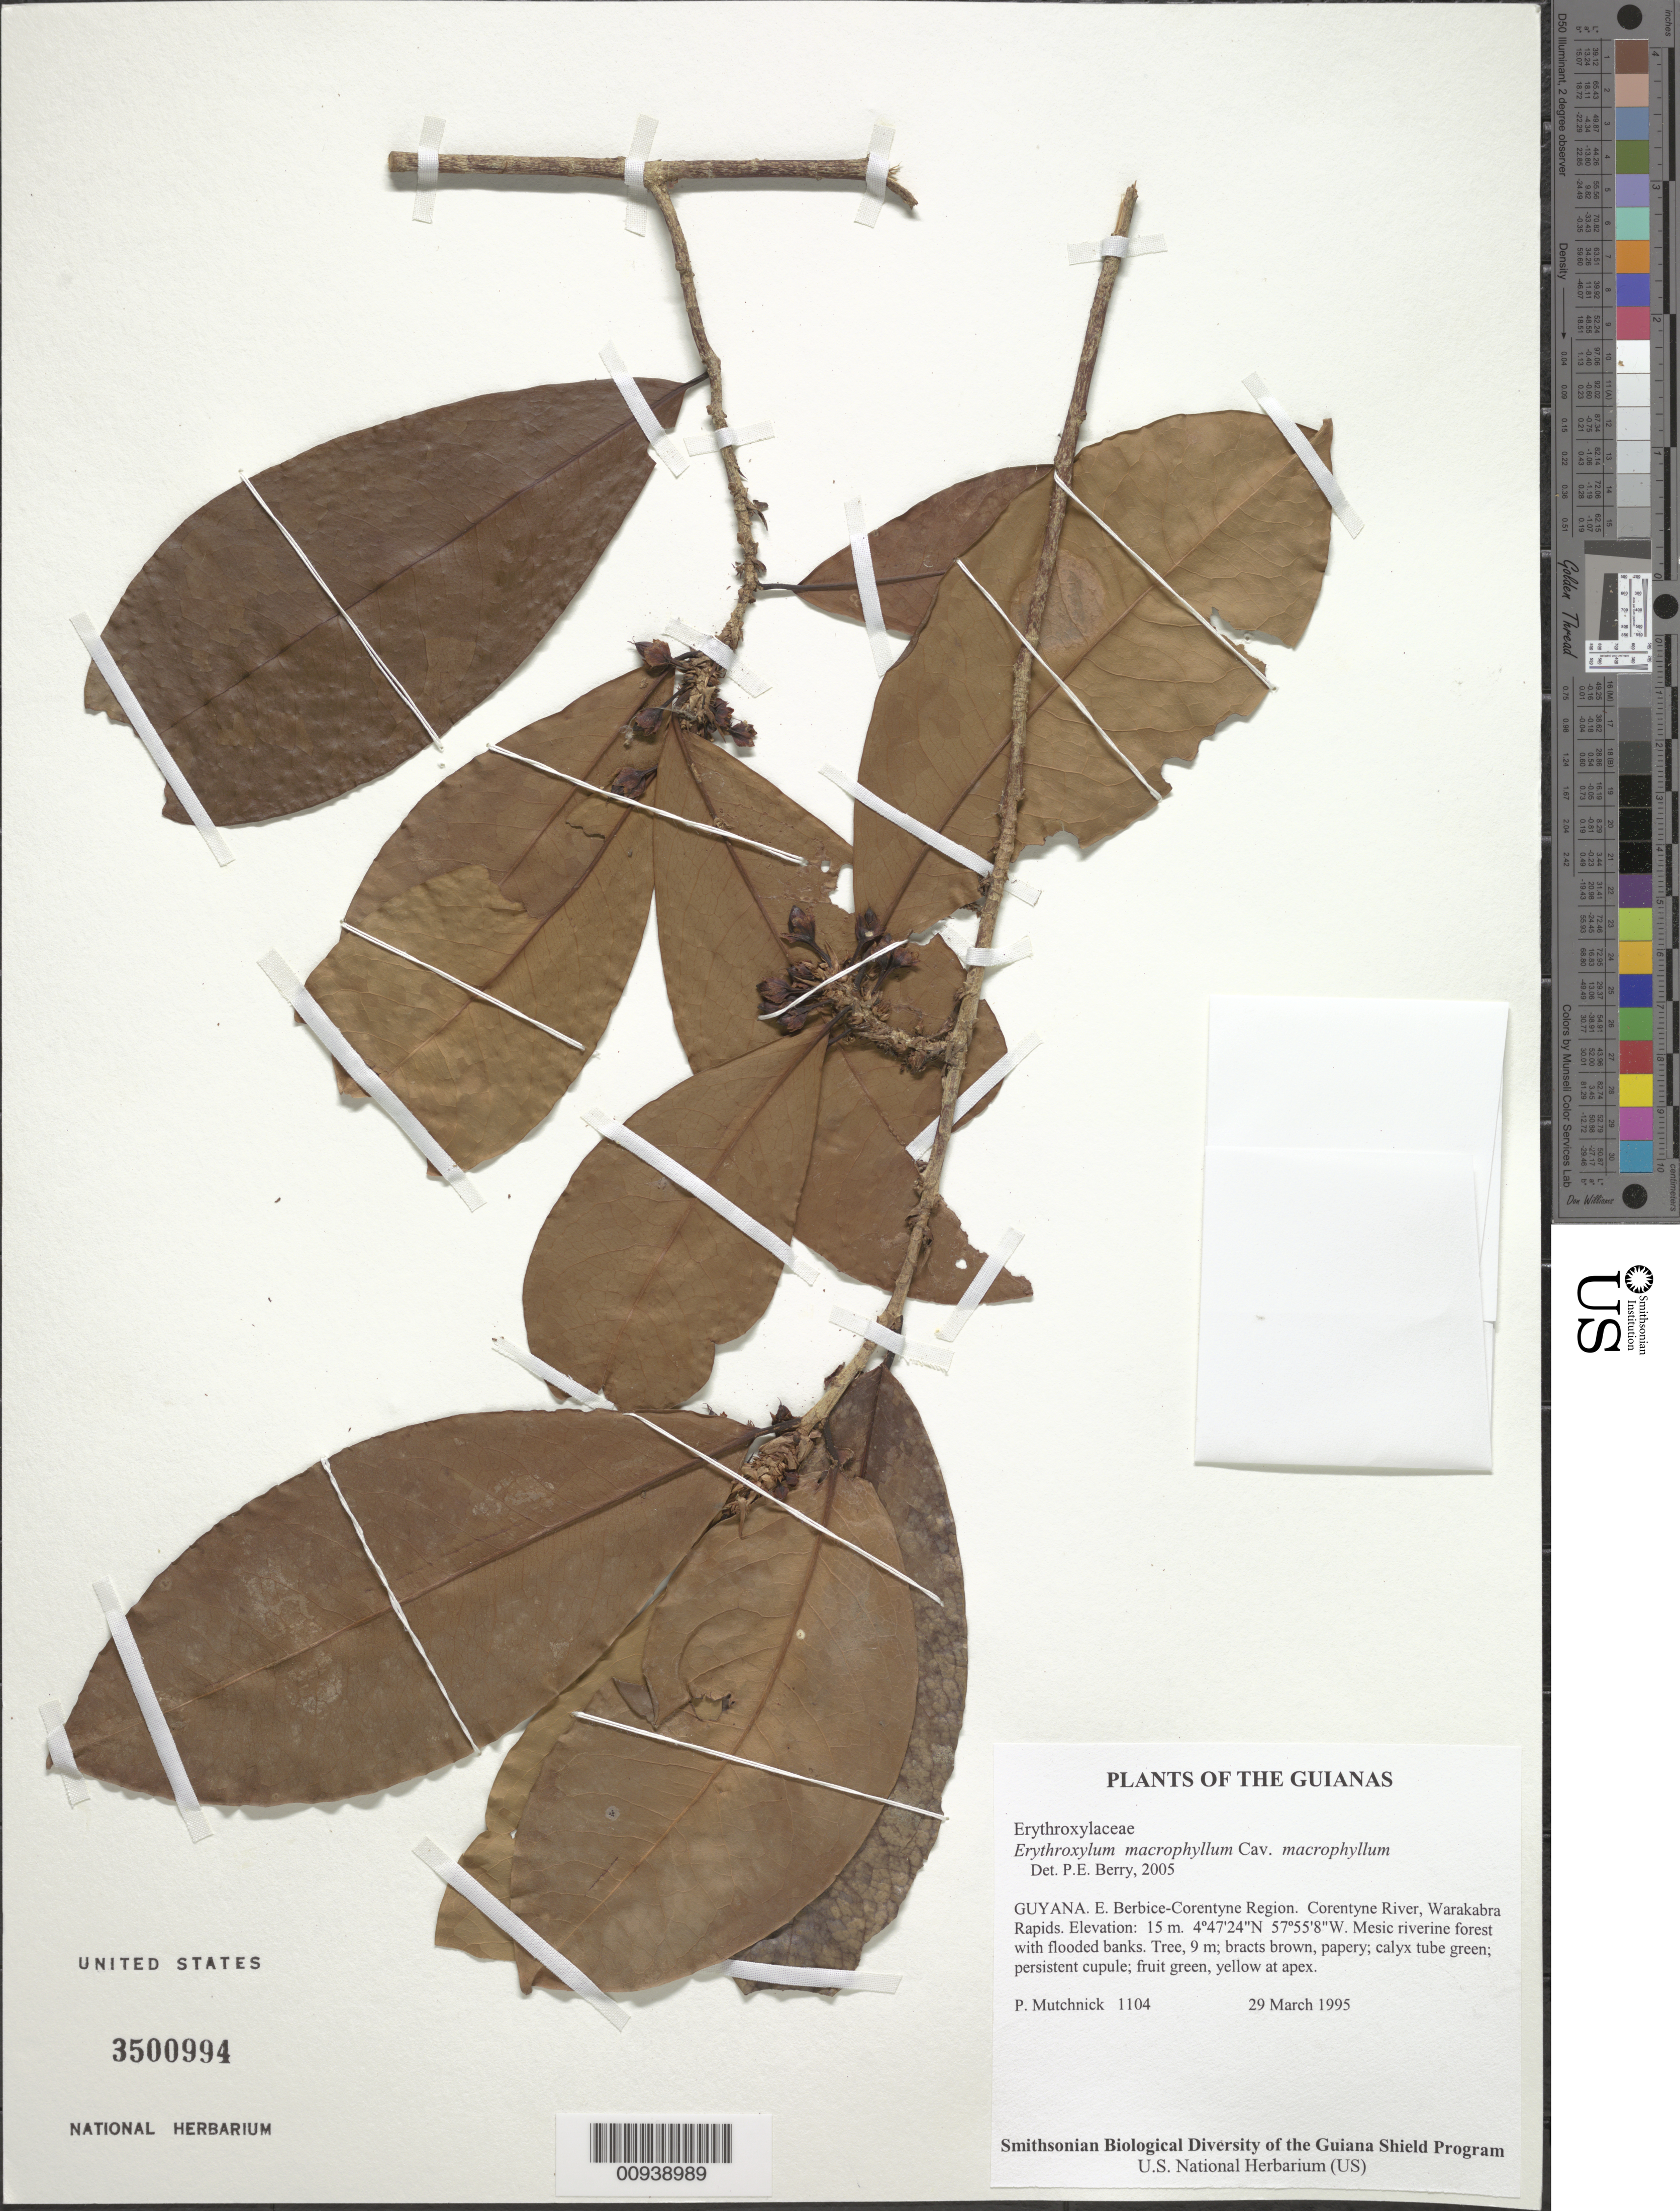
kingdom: Plantae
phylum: Tracheophyta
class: Magnoliopsida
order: Malpighiales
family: Erythroxylaceae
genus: Erythroxylum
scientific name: Erythroxylum macrophyllum var. macrophyllum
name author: Cav.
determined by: Berry, P. E., (WIS), University of Wisconsin - Madison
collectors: P. Mutchnick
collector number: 1104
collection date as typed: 29 March 1995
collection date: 1995-03-29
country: Guyana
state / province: E. Berbice-Corentyne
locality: Corentyne River, Warakabra Rapids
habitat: Mesic riverine forest with flooded banks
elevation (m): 15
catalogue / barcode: US 3500994